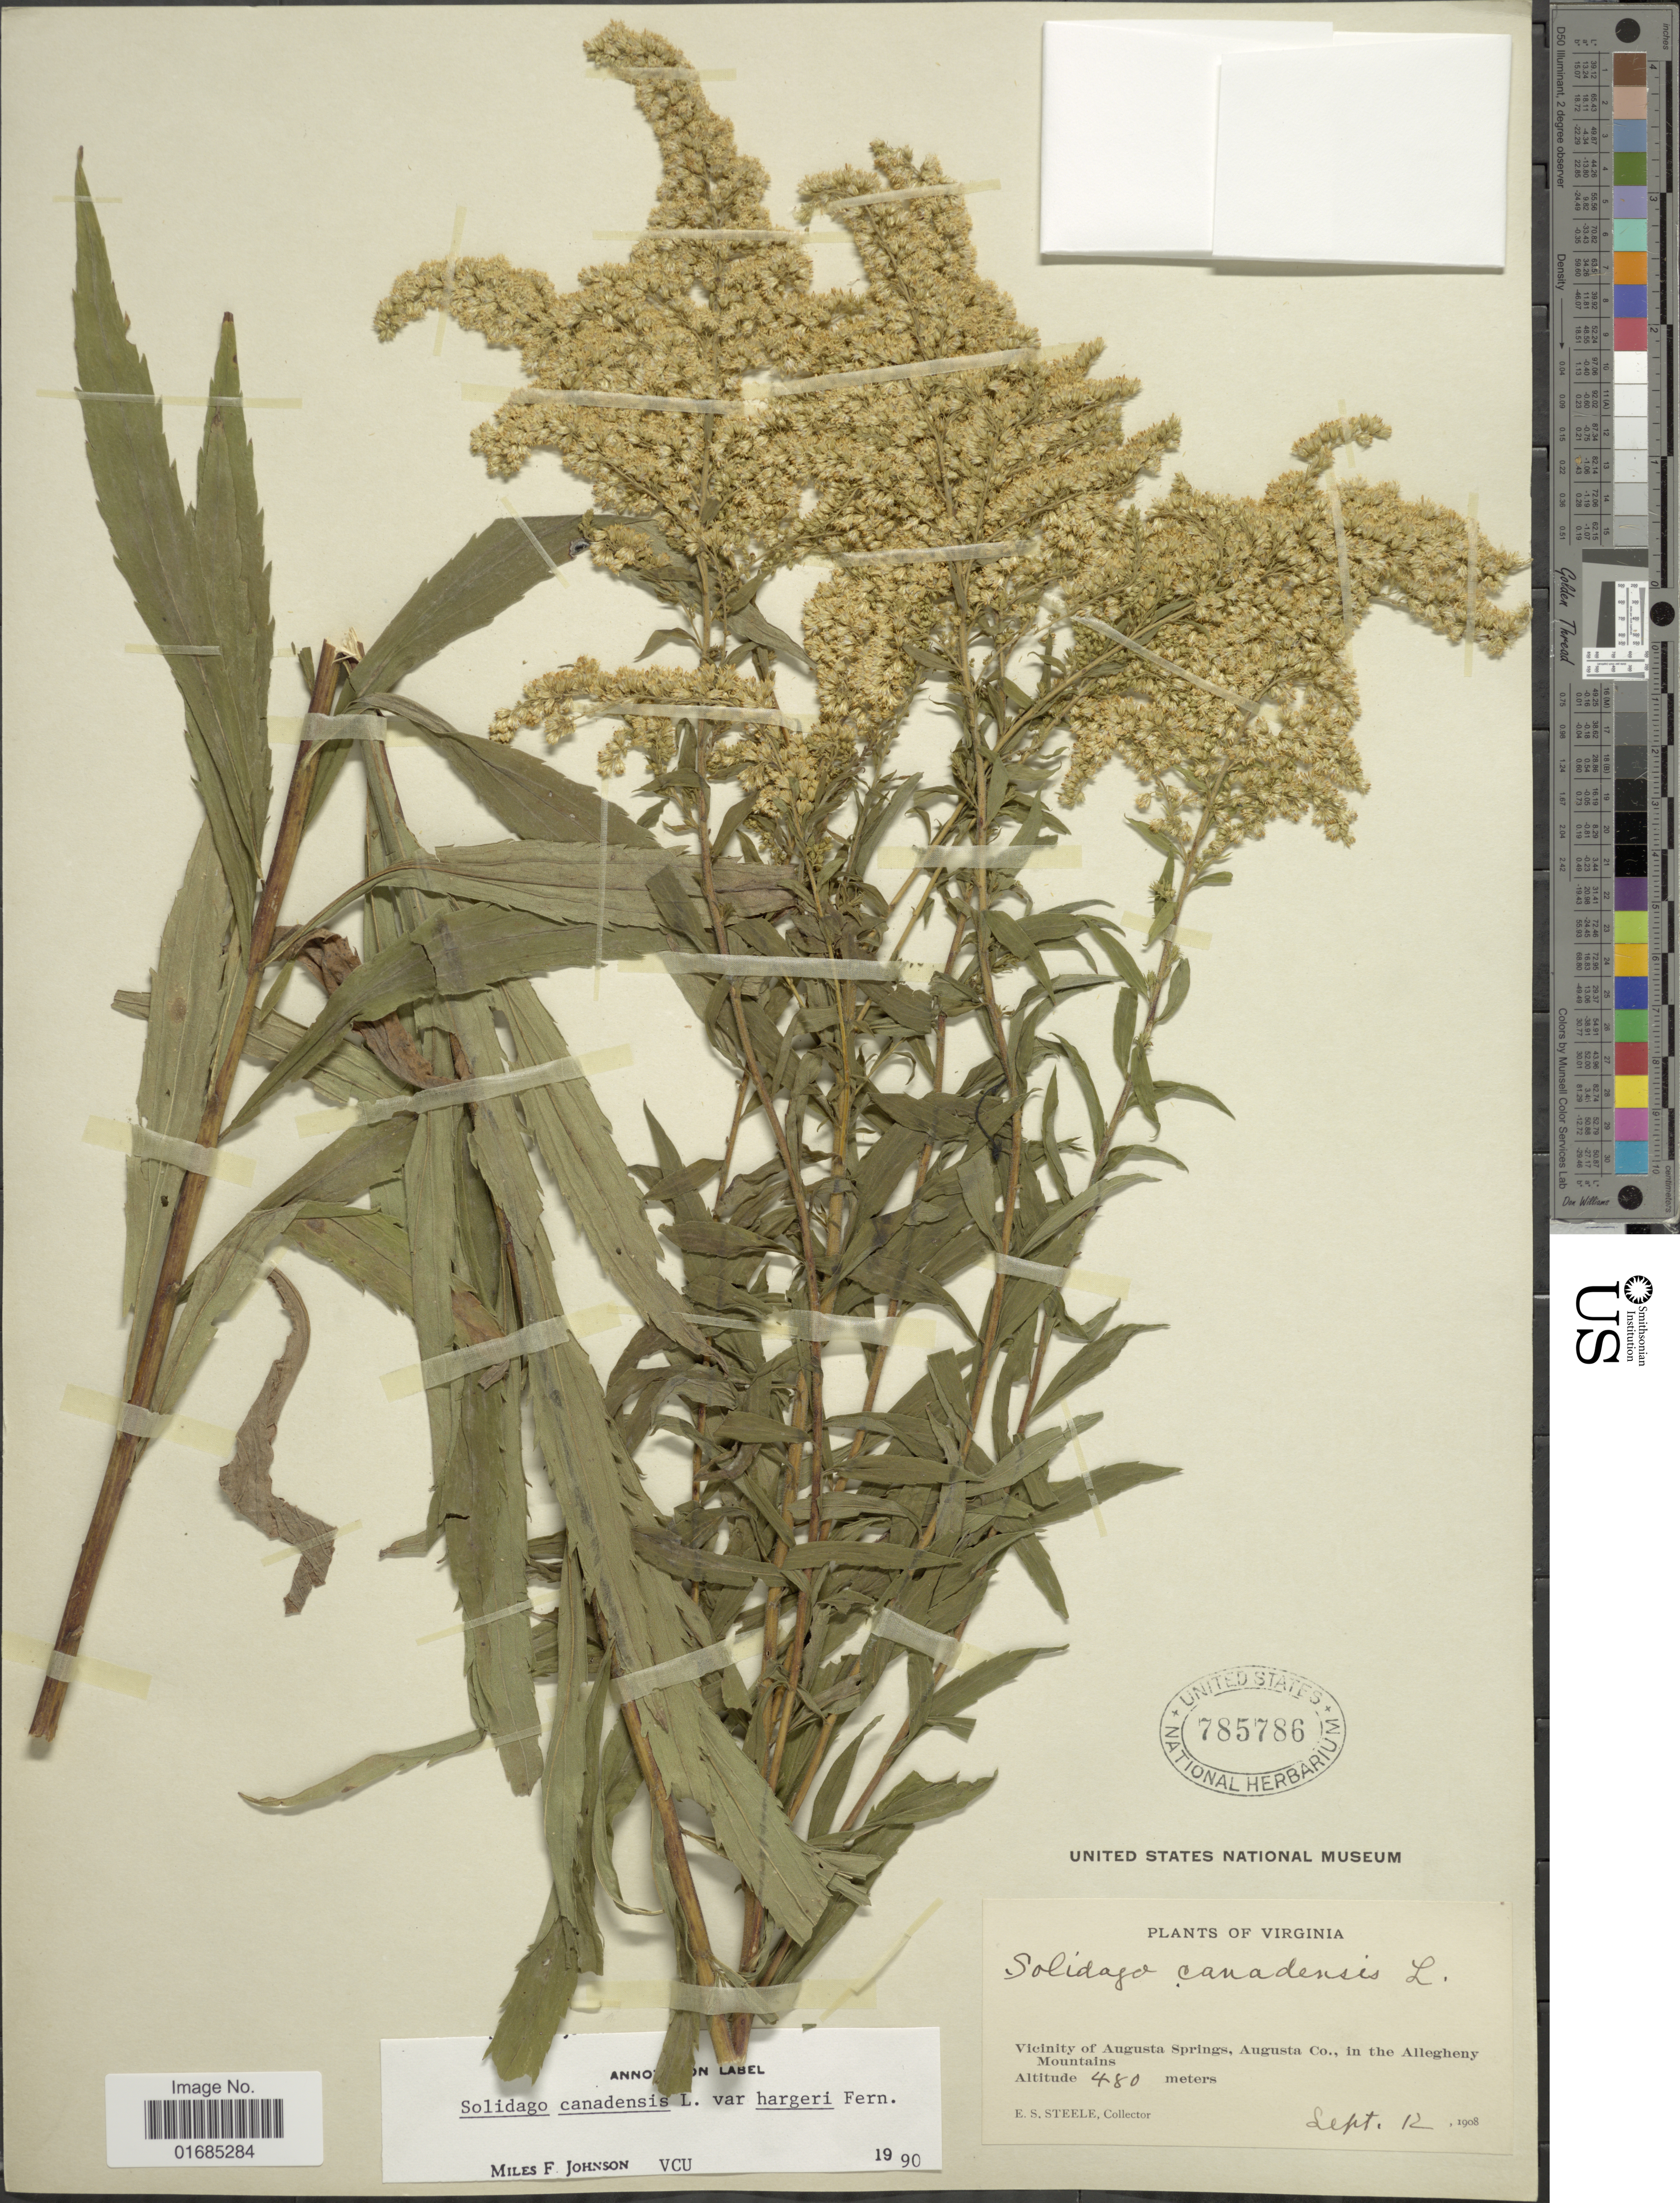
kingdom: Plantae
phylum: Tracheophyta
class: Magnoliopsida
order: Asterales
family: Asteraceae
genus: Solidago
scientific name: Solidago canadensis var. canadensis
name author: L.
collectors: E. Steele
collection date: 1908-09-12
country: United States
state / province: Virginia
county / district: Augusta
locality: Vicinity of Augusta Springs, Agusta Co., in the Allegheny Mountains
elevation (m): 480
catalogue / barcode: US 785786